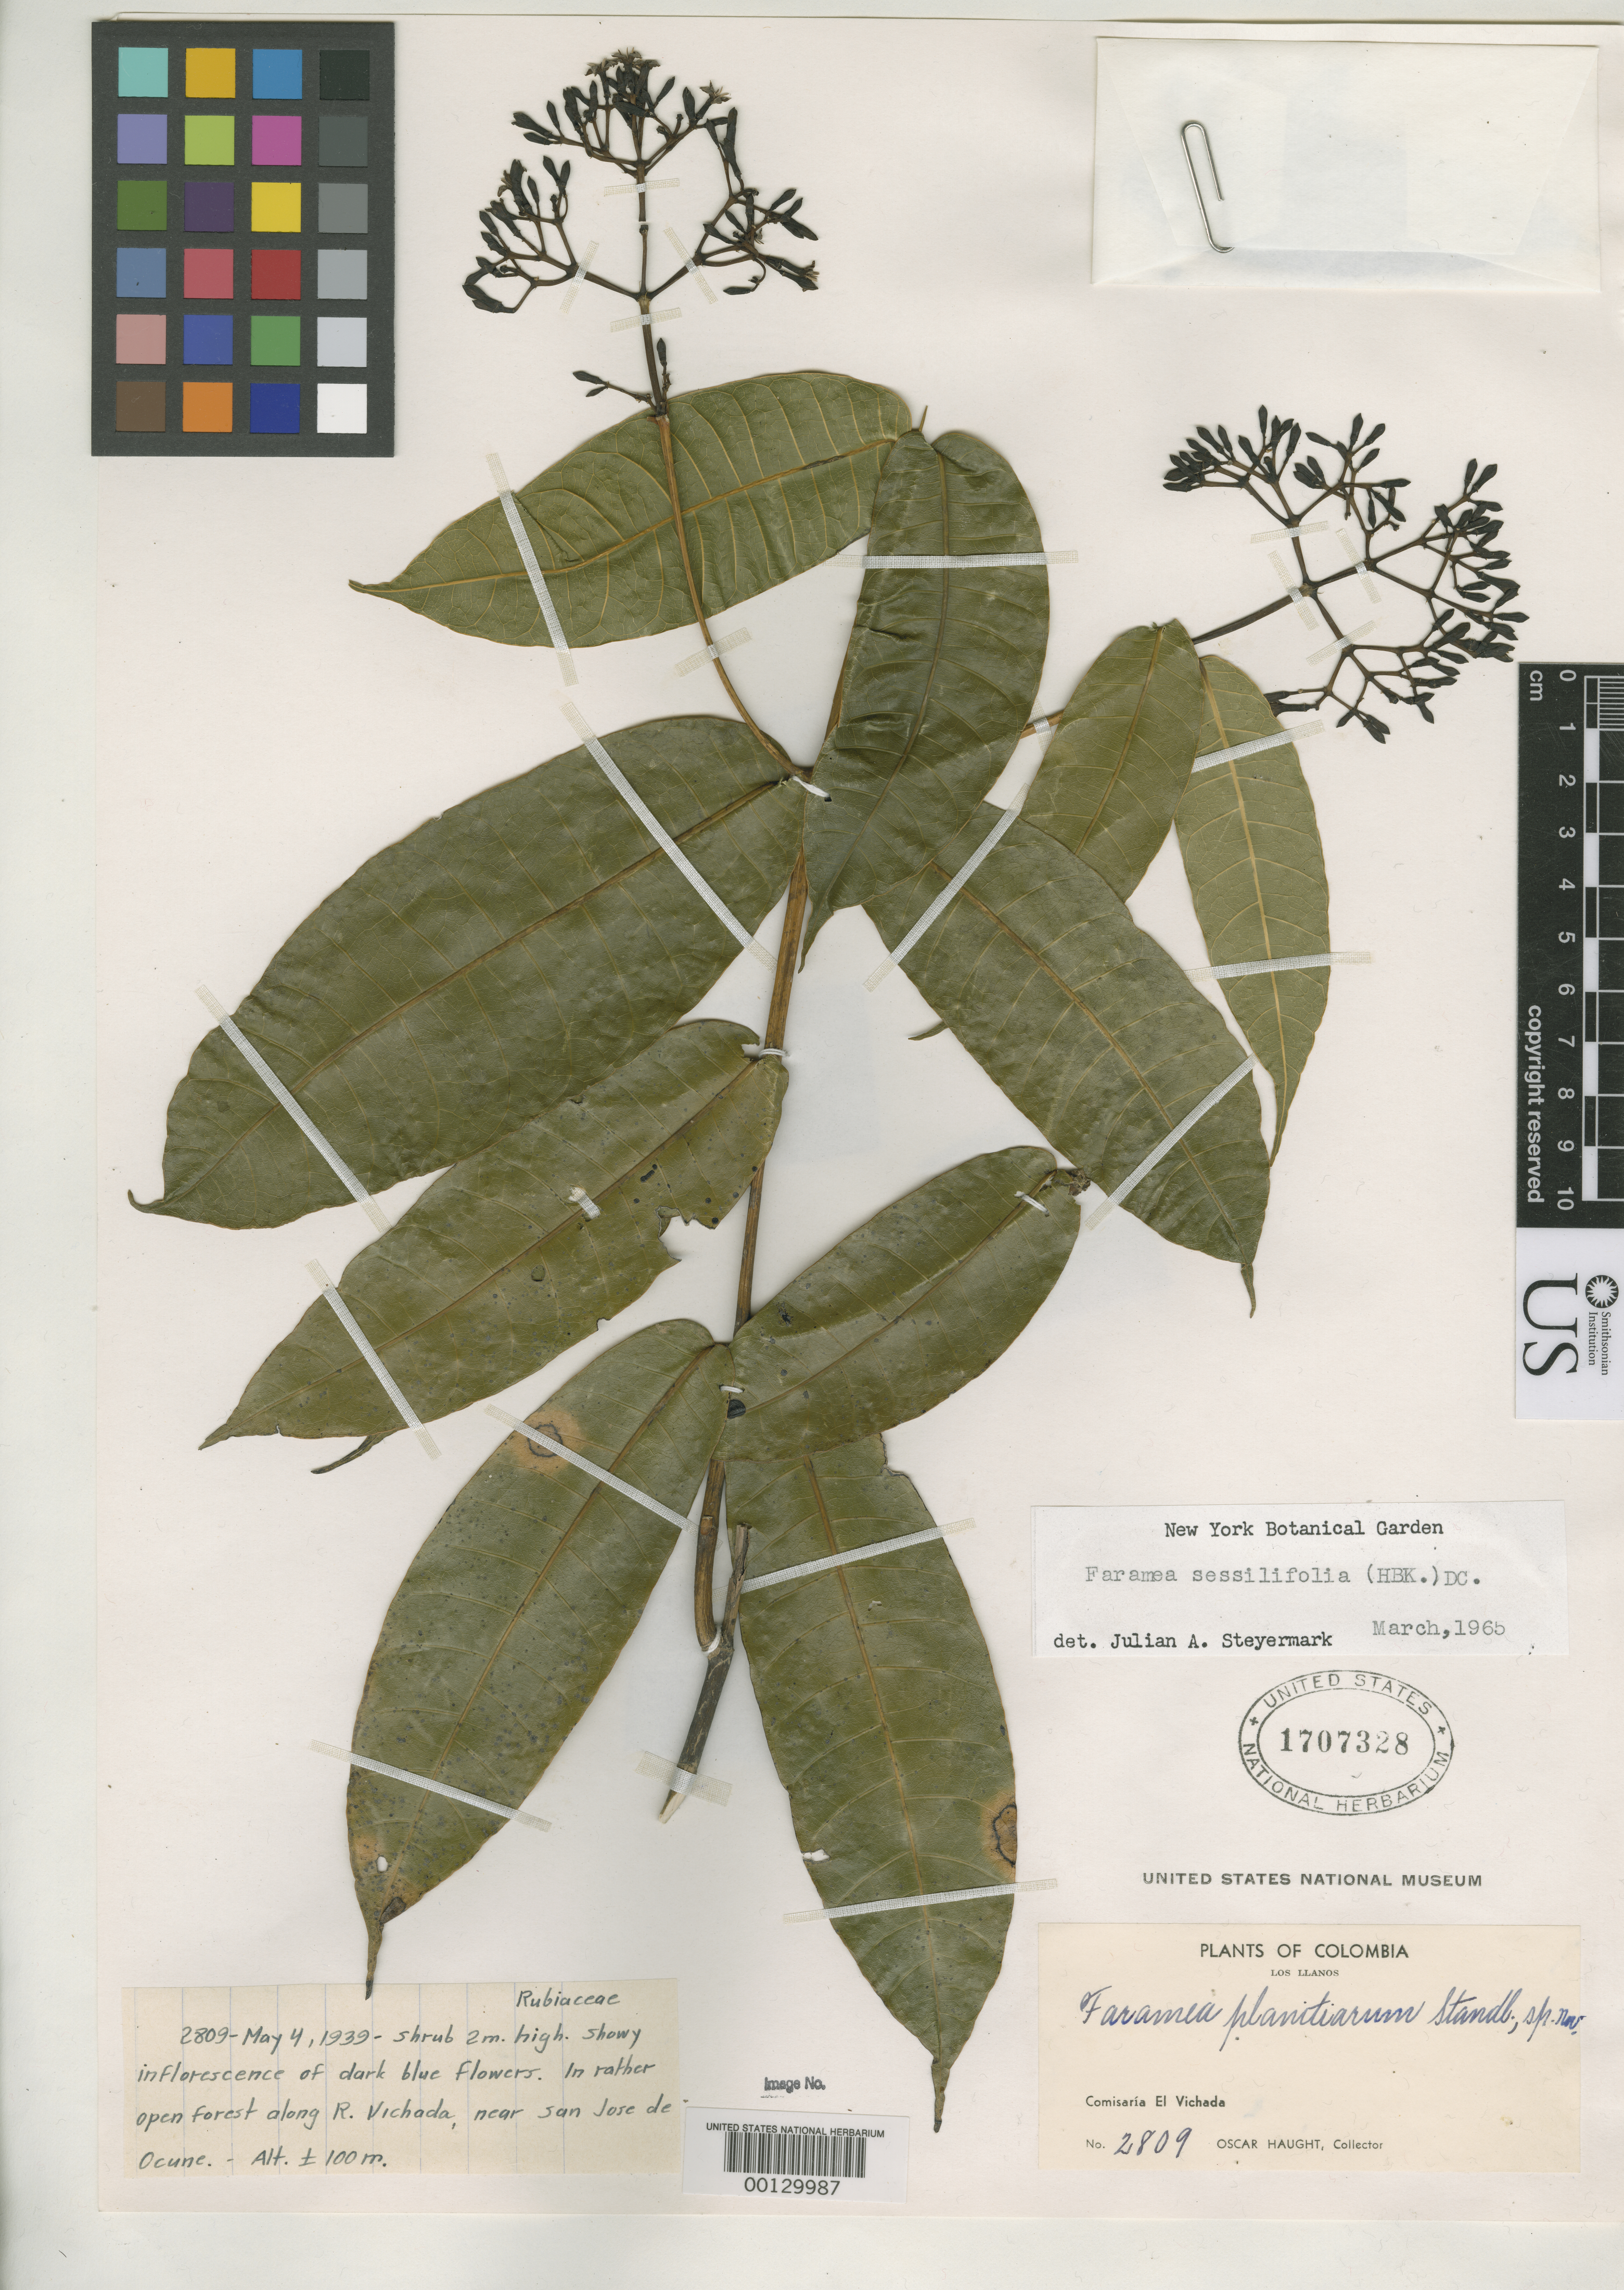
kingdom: Plantae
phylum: Tracheophyta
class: Magnoliopsida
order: Gentianales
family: Rubiaceae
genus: Faramea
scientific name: Faramea planitiarum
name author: Standl.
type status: Isotype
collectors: O. L. Haught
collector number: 2809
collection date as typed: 04 May 1939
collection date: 1939-05-04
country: Colombia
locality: Los Llanos, El Vichada, near San Jose de Ocune.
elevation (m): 100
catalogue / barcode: US 1707328